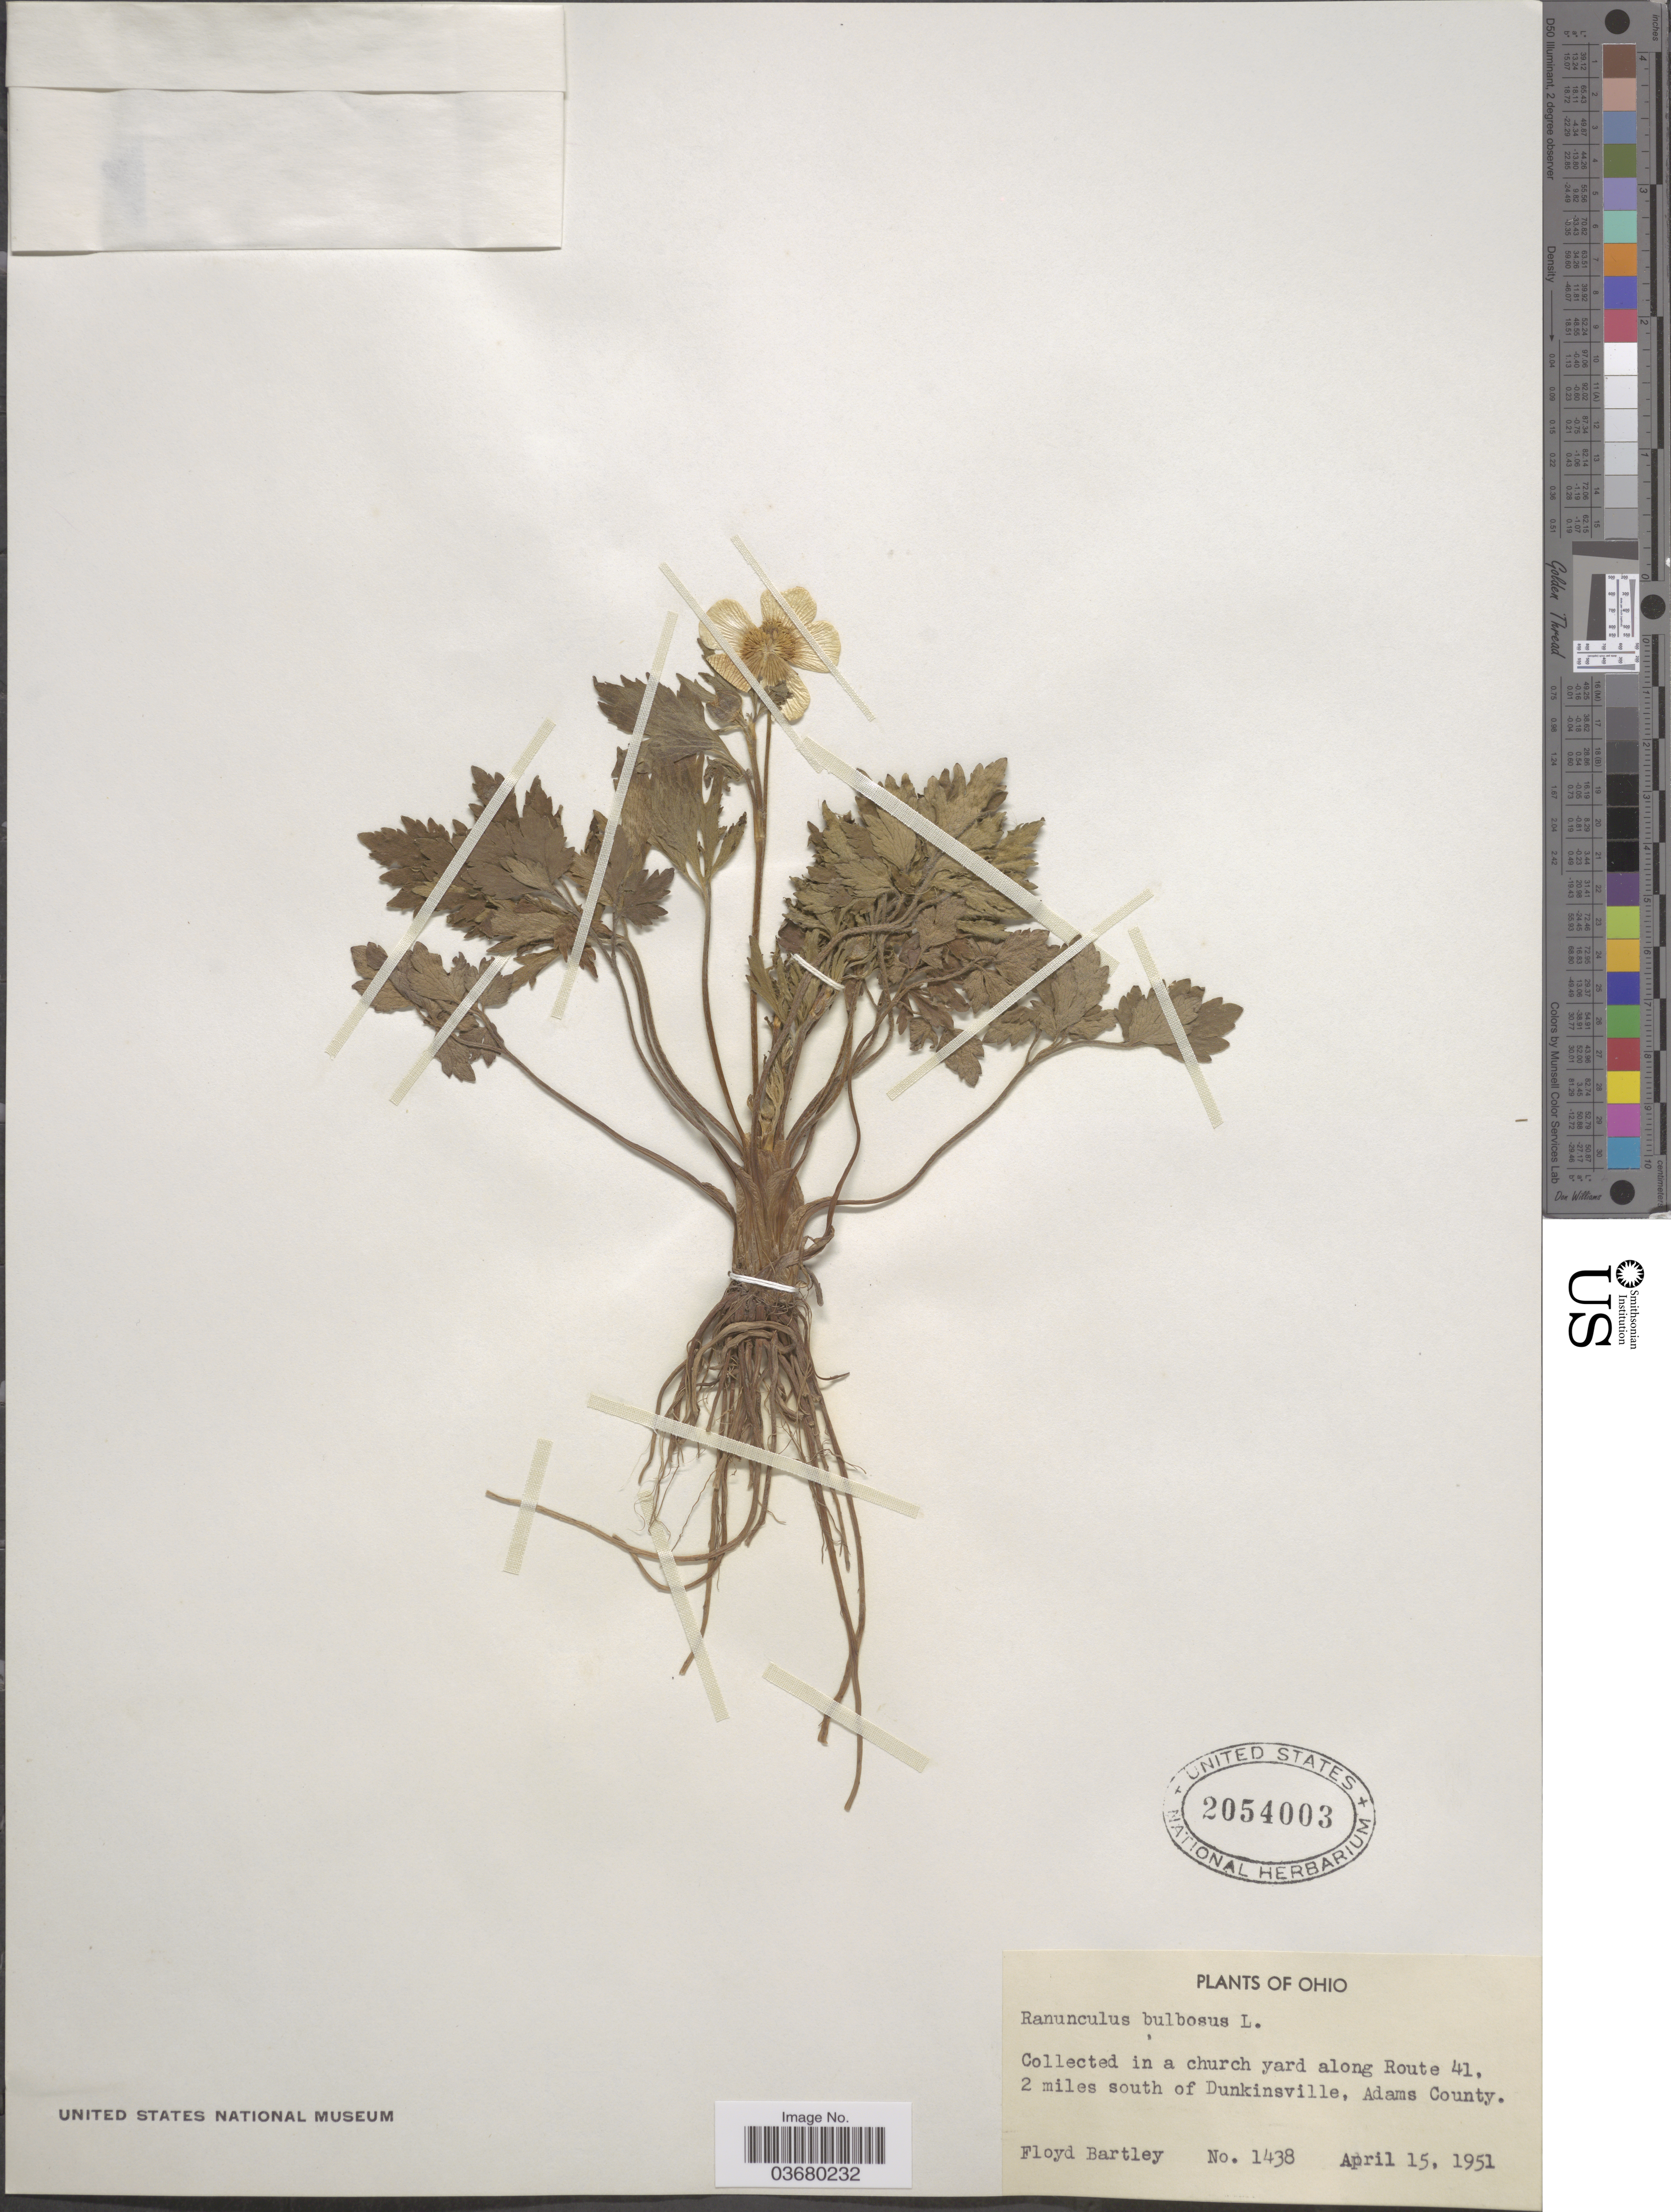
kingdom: Plantae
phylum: Tracheophyta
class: Magnoliopsida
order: Ranunculales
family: Ranunculaceae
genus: Ranunculus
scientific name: Ranunculus bulbosus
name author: L.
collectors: F. Bartley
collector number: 1438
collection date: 1951-04-15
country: United States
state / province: Ohio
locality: In a church yard along Route 41, 2 miles south of Dunkinsville, Adams County.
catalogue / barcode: US 2054003